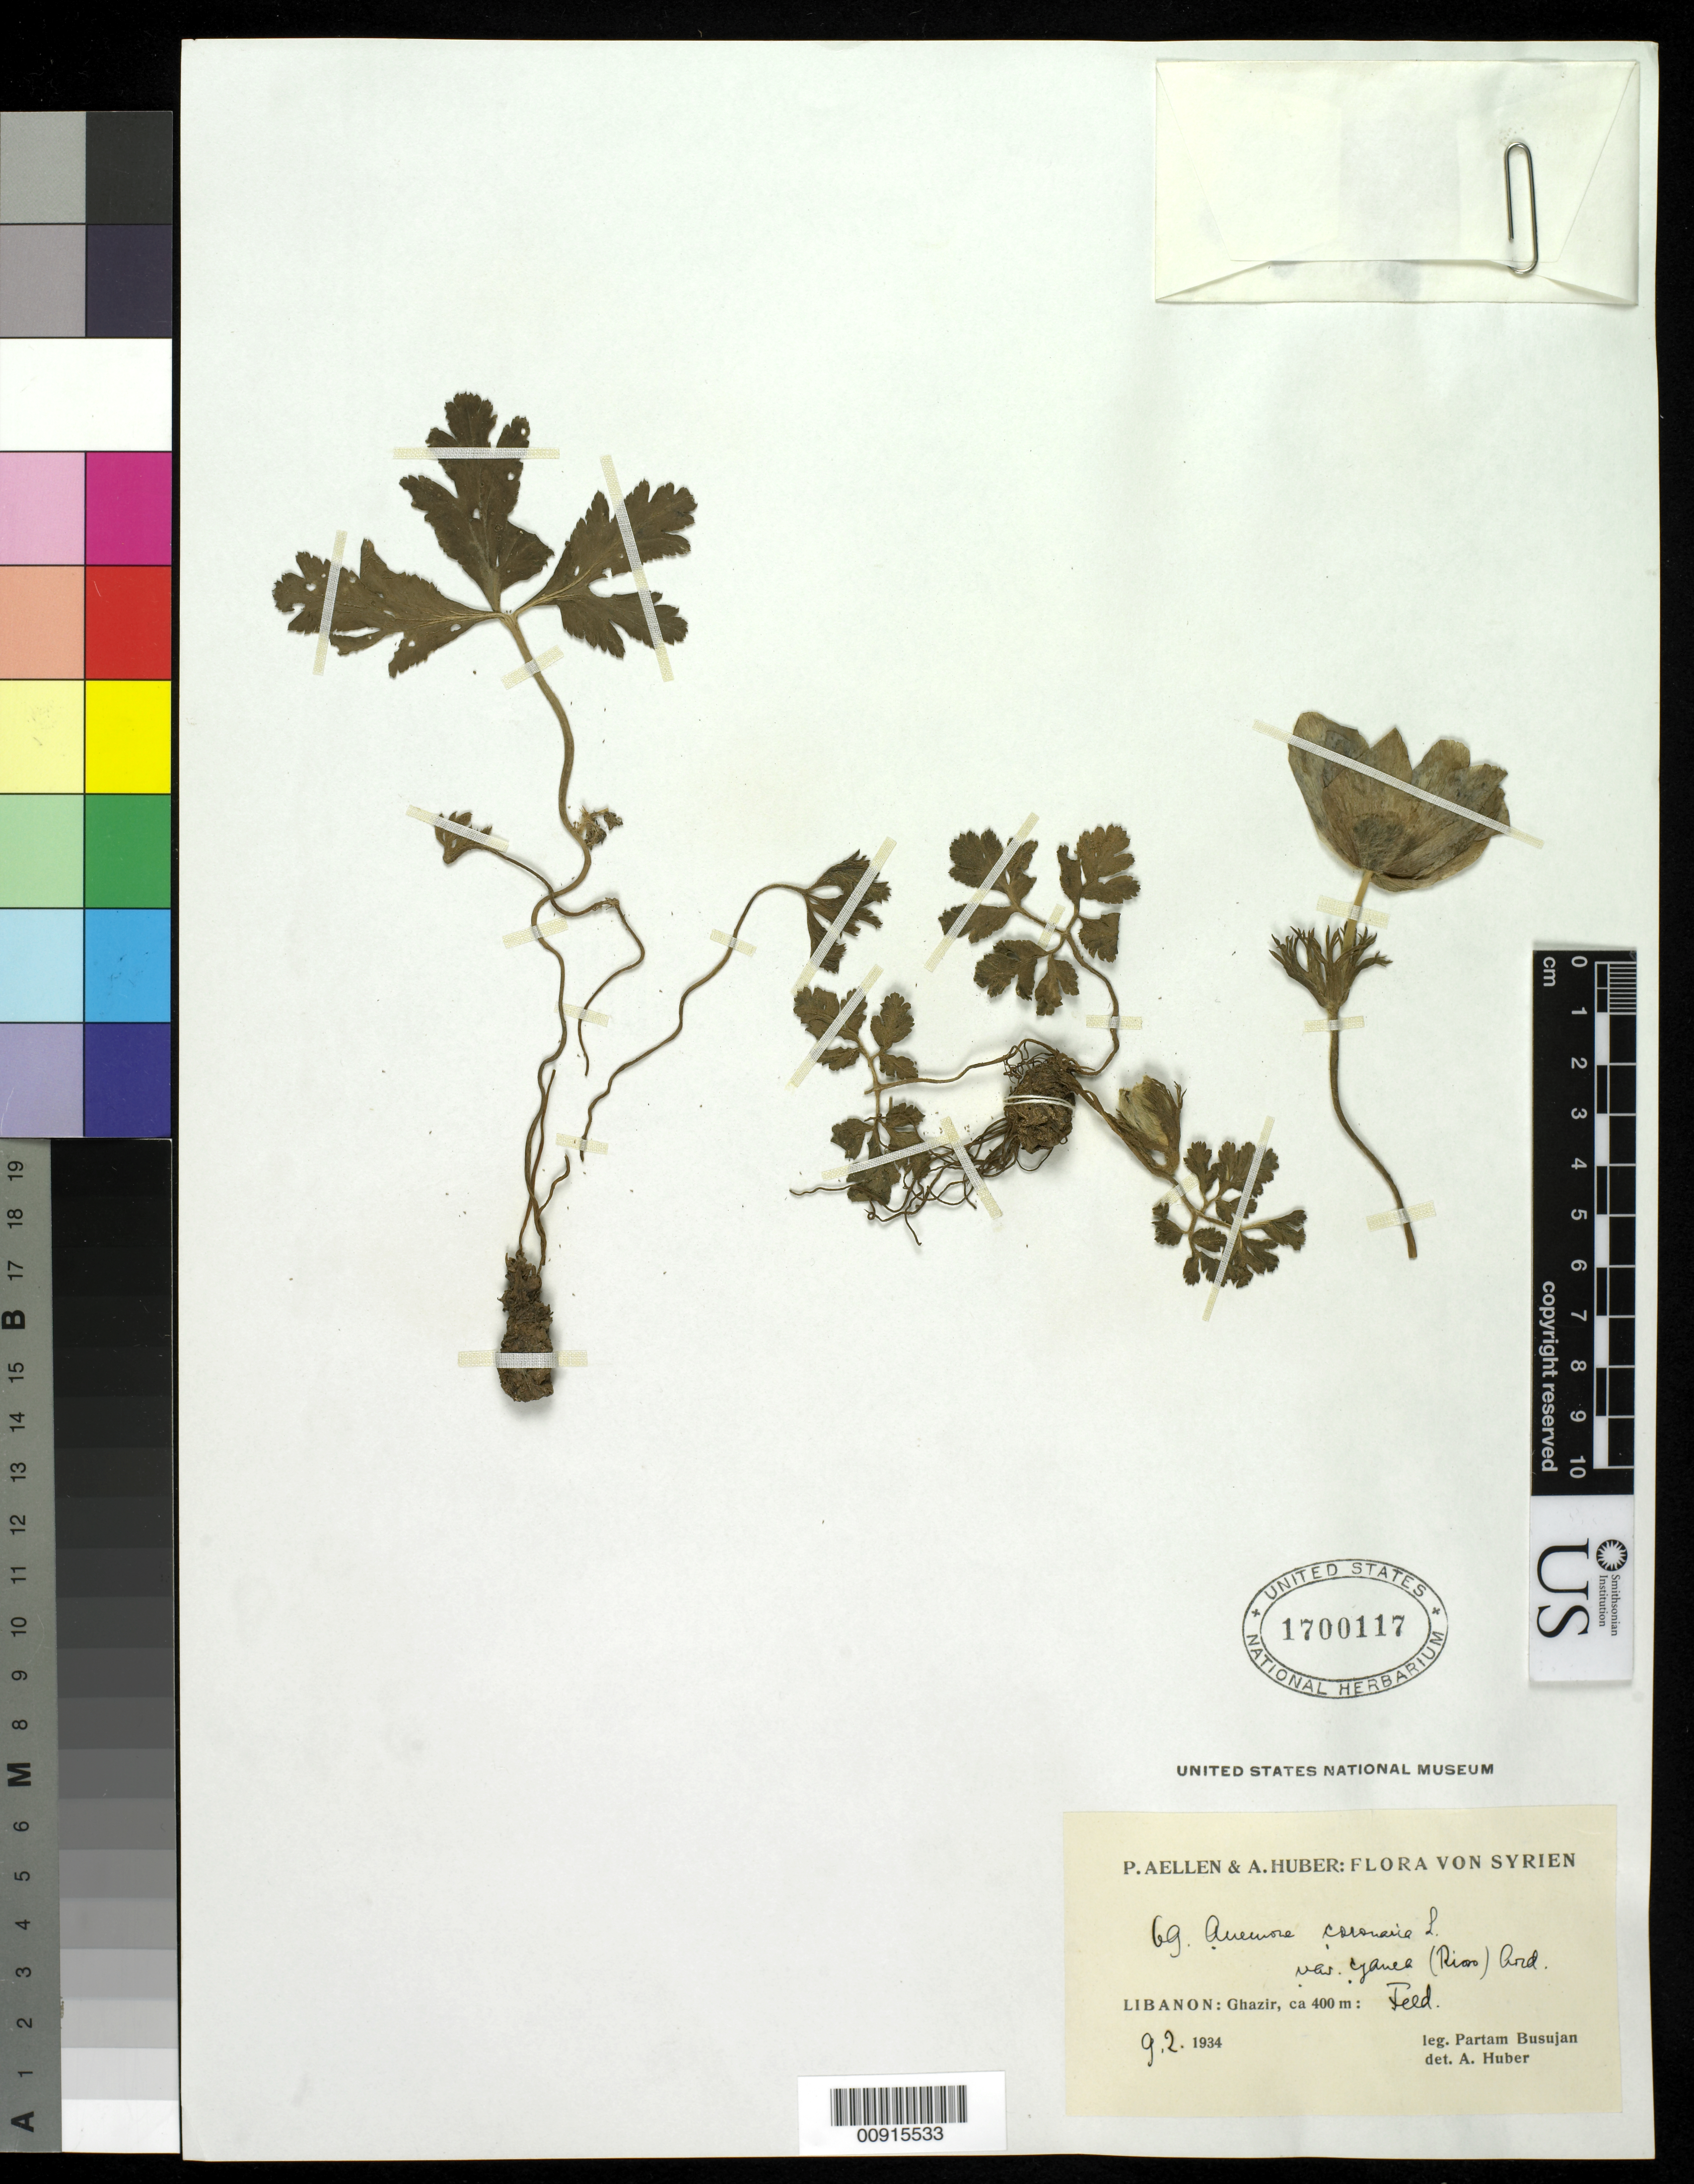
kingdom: Plantae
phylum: Tracheophyta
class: Magnoliopsida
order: Ranunculales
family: Ranunculaceae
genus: Anemone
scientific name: Anemone coronaria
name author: L.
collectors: P. Busujan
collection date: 1934-02-09 or 1934-09-02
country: Lebanon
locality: Ghazir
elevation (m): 400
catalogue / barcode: US 1700117